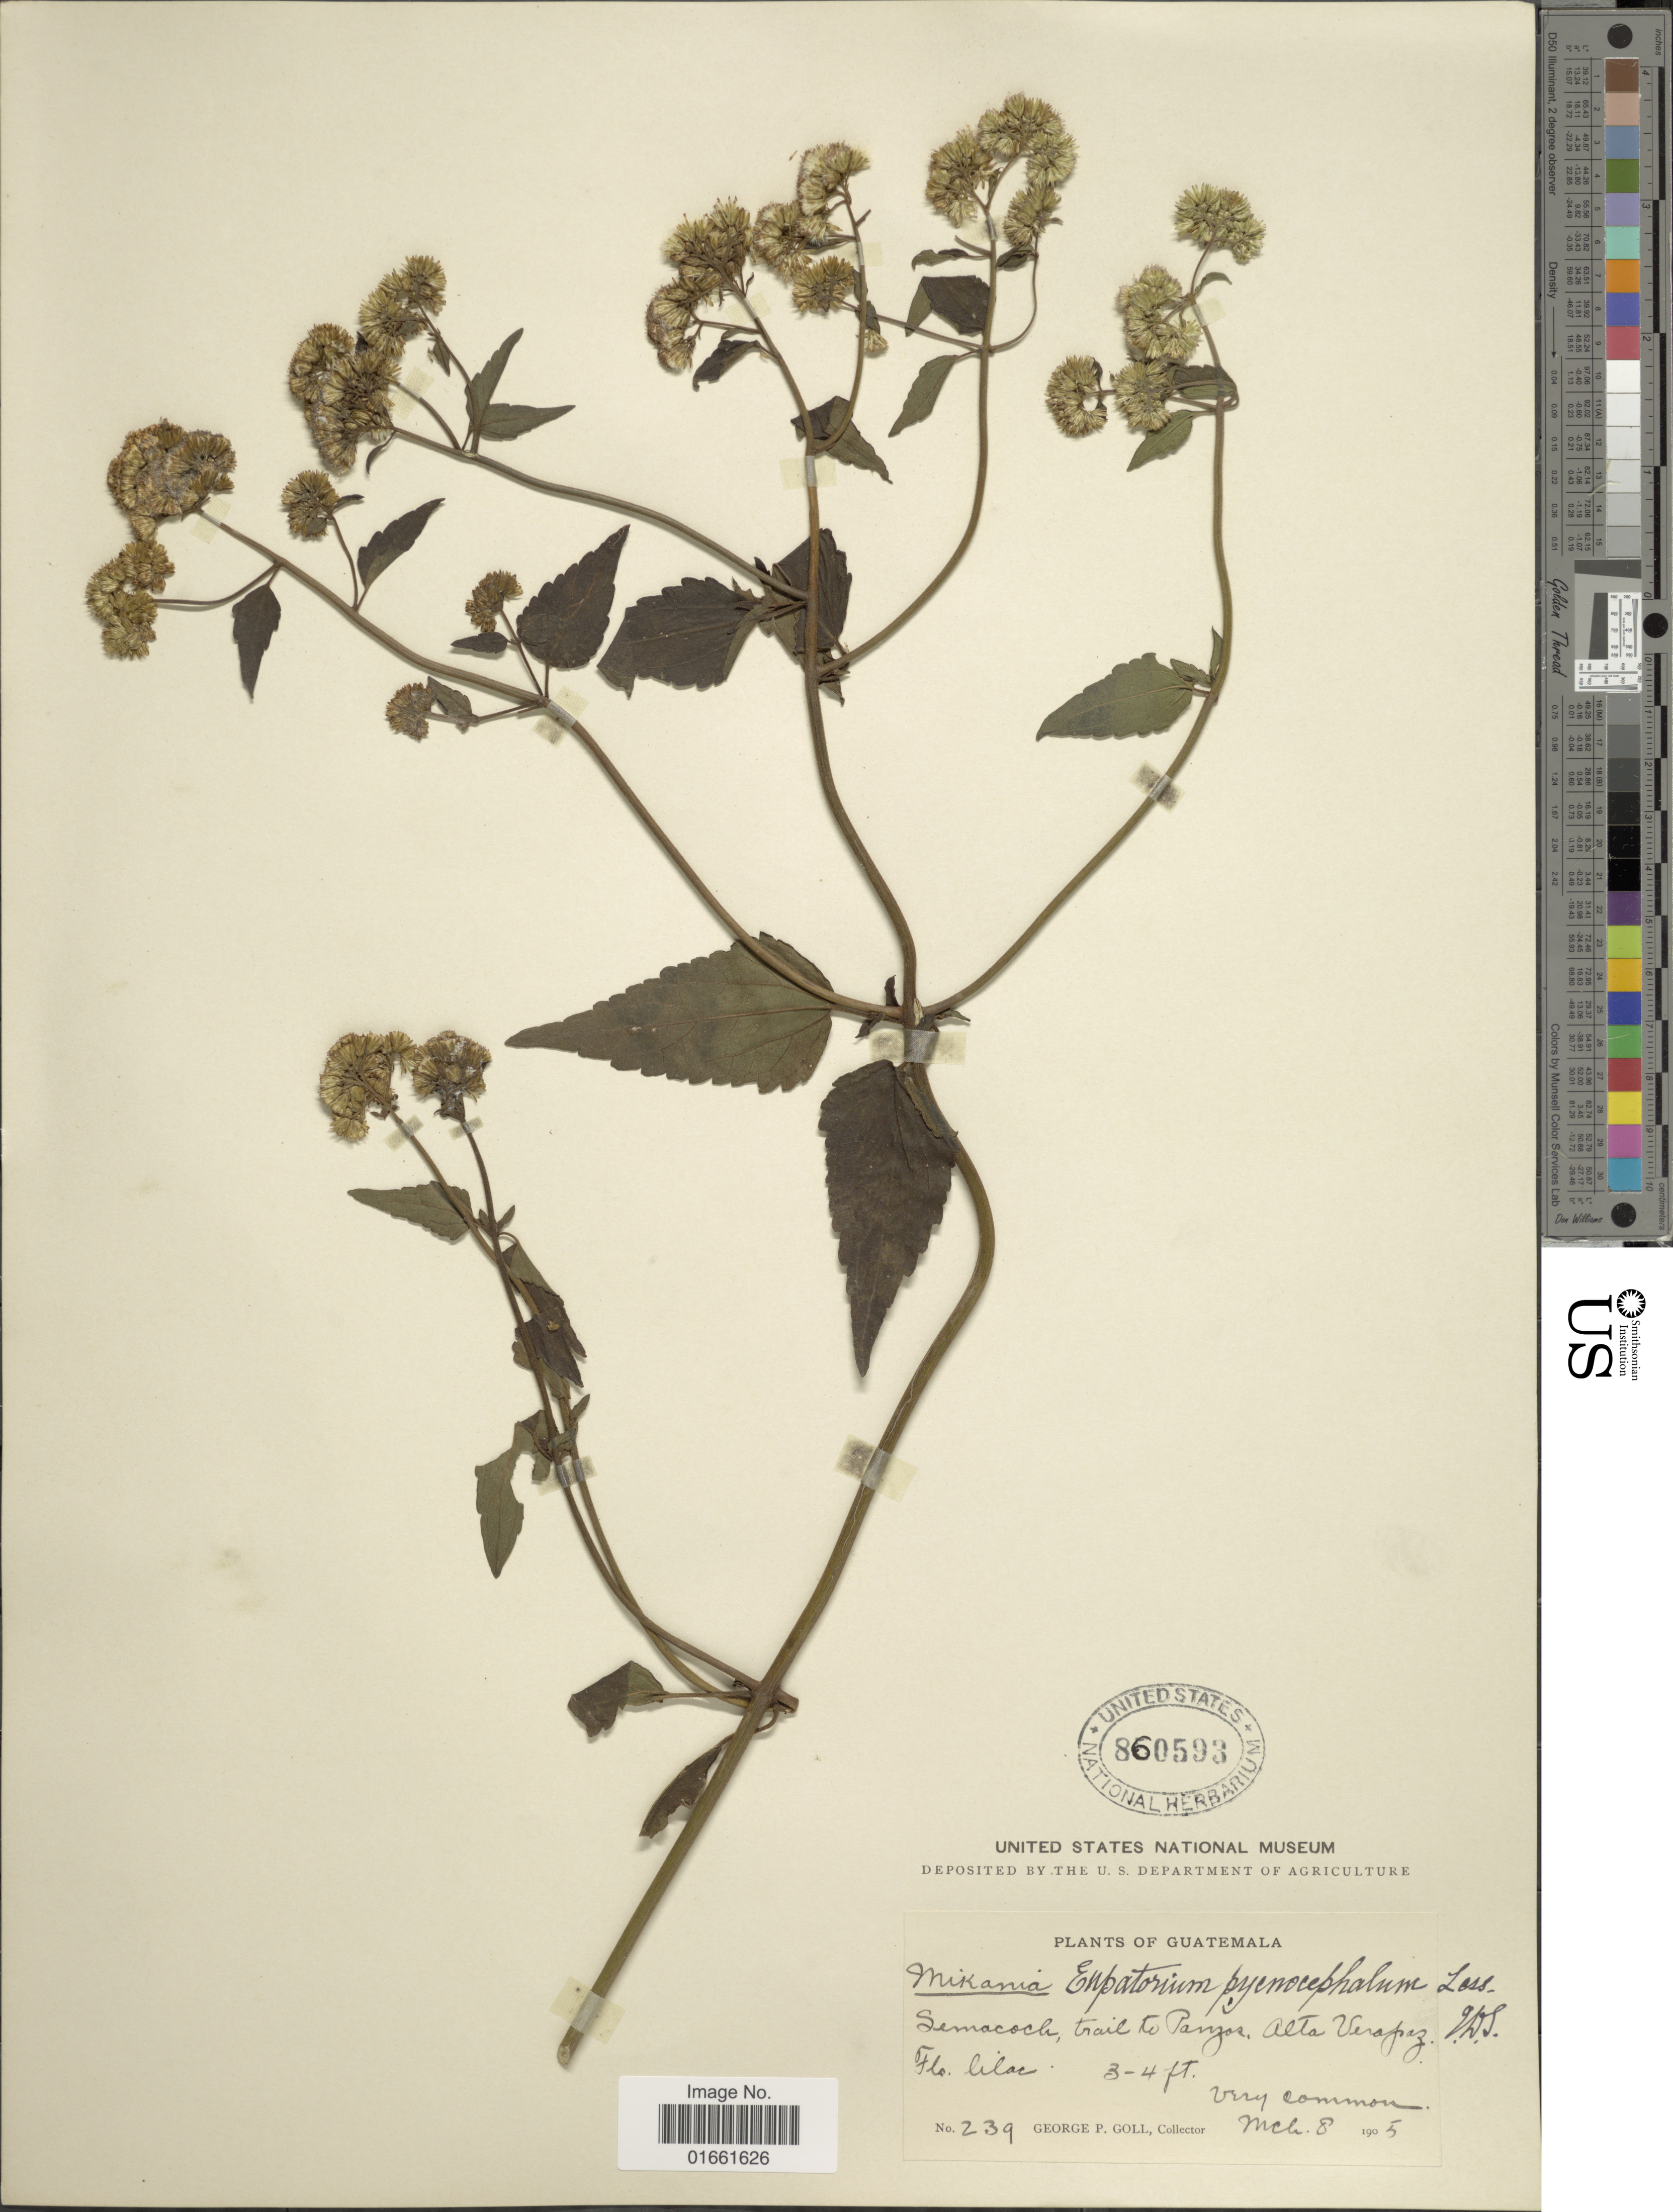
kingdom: Plantae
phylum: Tracheophyta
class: Magnoliopsida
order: Asterales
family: Asteraceae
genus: Fleischmannia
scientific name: Fleischmannia pratensis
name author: (Klatt) R.M. King & H. Rob.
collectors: G. P. Goll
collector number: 239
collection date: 1905-03-08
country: Guatemala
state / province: Alta Verapaz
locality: Semacock, trail to Pangaz, Alta Verapaz.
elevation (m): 1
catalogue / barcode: US 860593